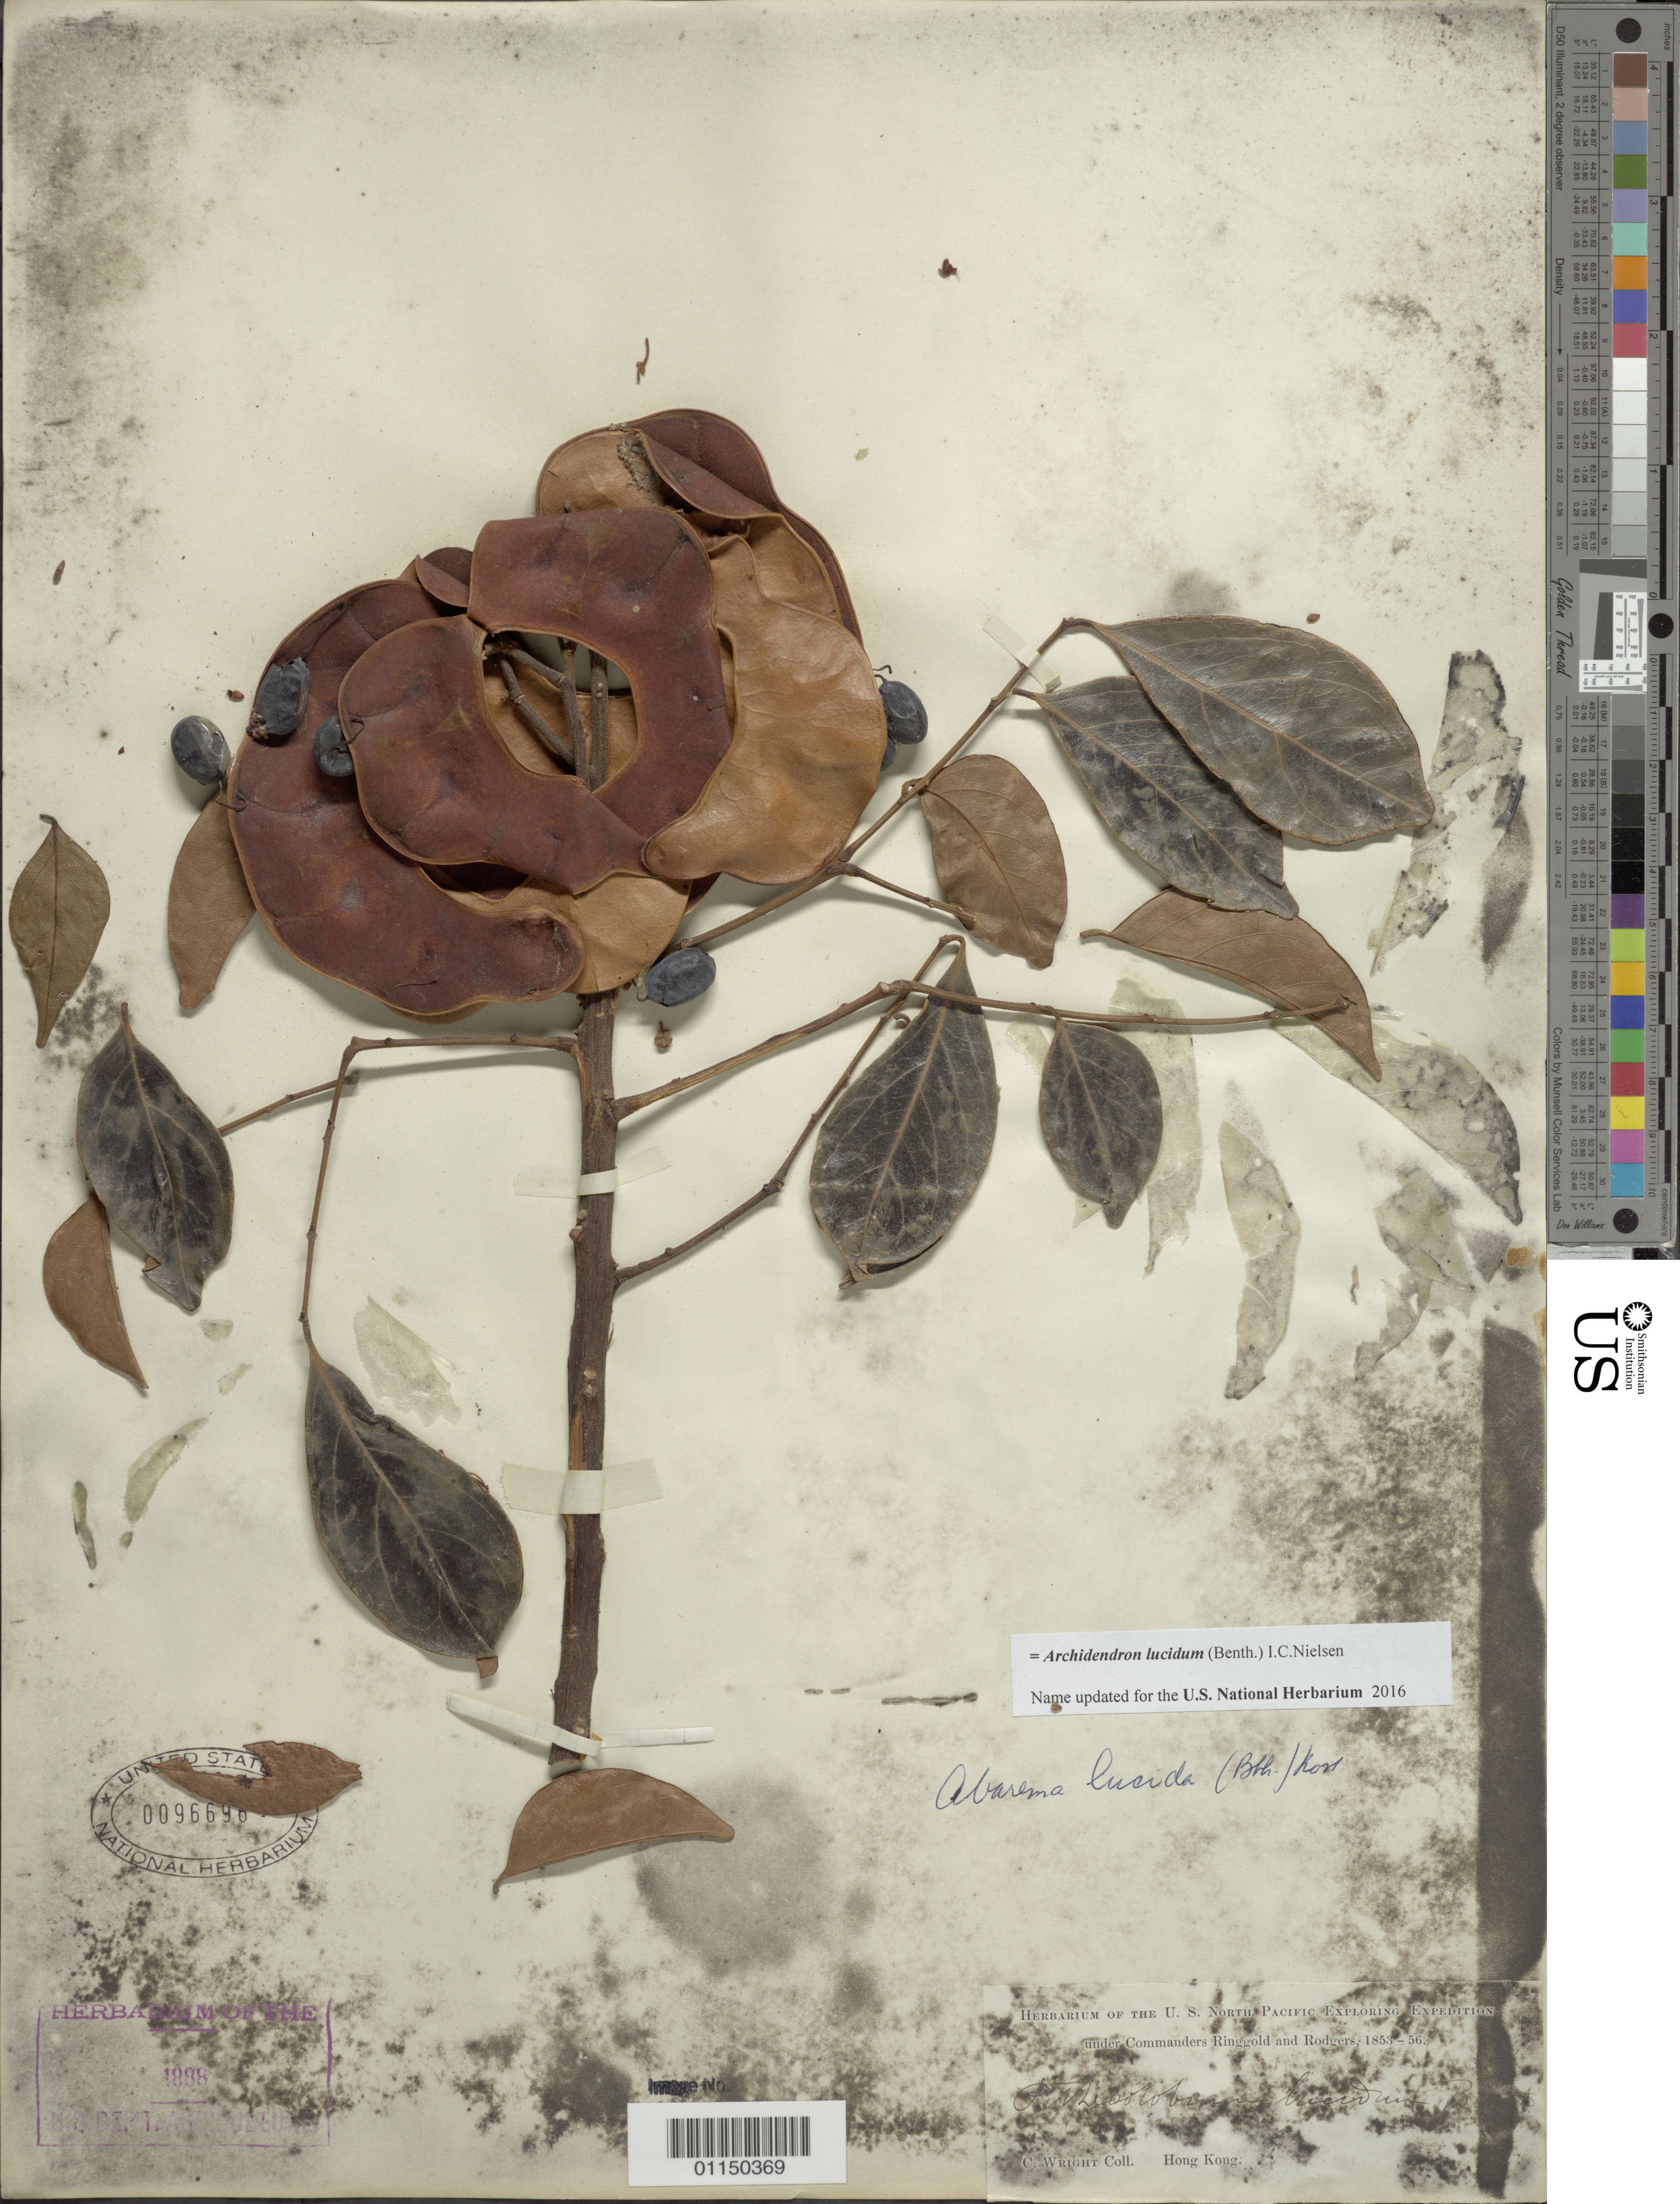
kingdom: Plantae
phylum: Tracheophyta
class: Magnoliopsida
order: Fabales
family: Fabaceae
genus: Archidendron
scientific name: Archidendron lucidum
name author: (Benth.) I.C. Nielsen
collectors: C. Wright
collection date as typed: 1853 to -- -- 1856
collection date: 1853/1856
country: China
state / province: Hong Kong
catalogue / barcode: US 96696